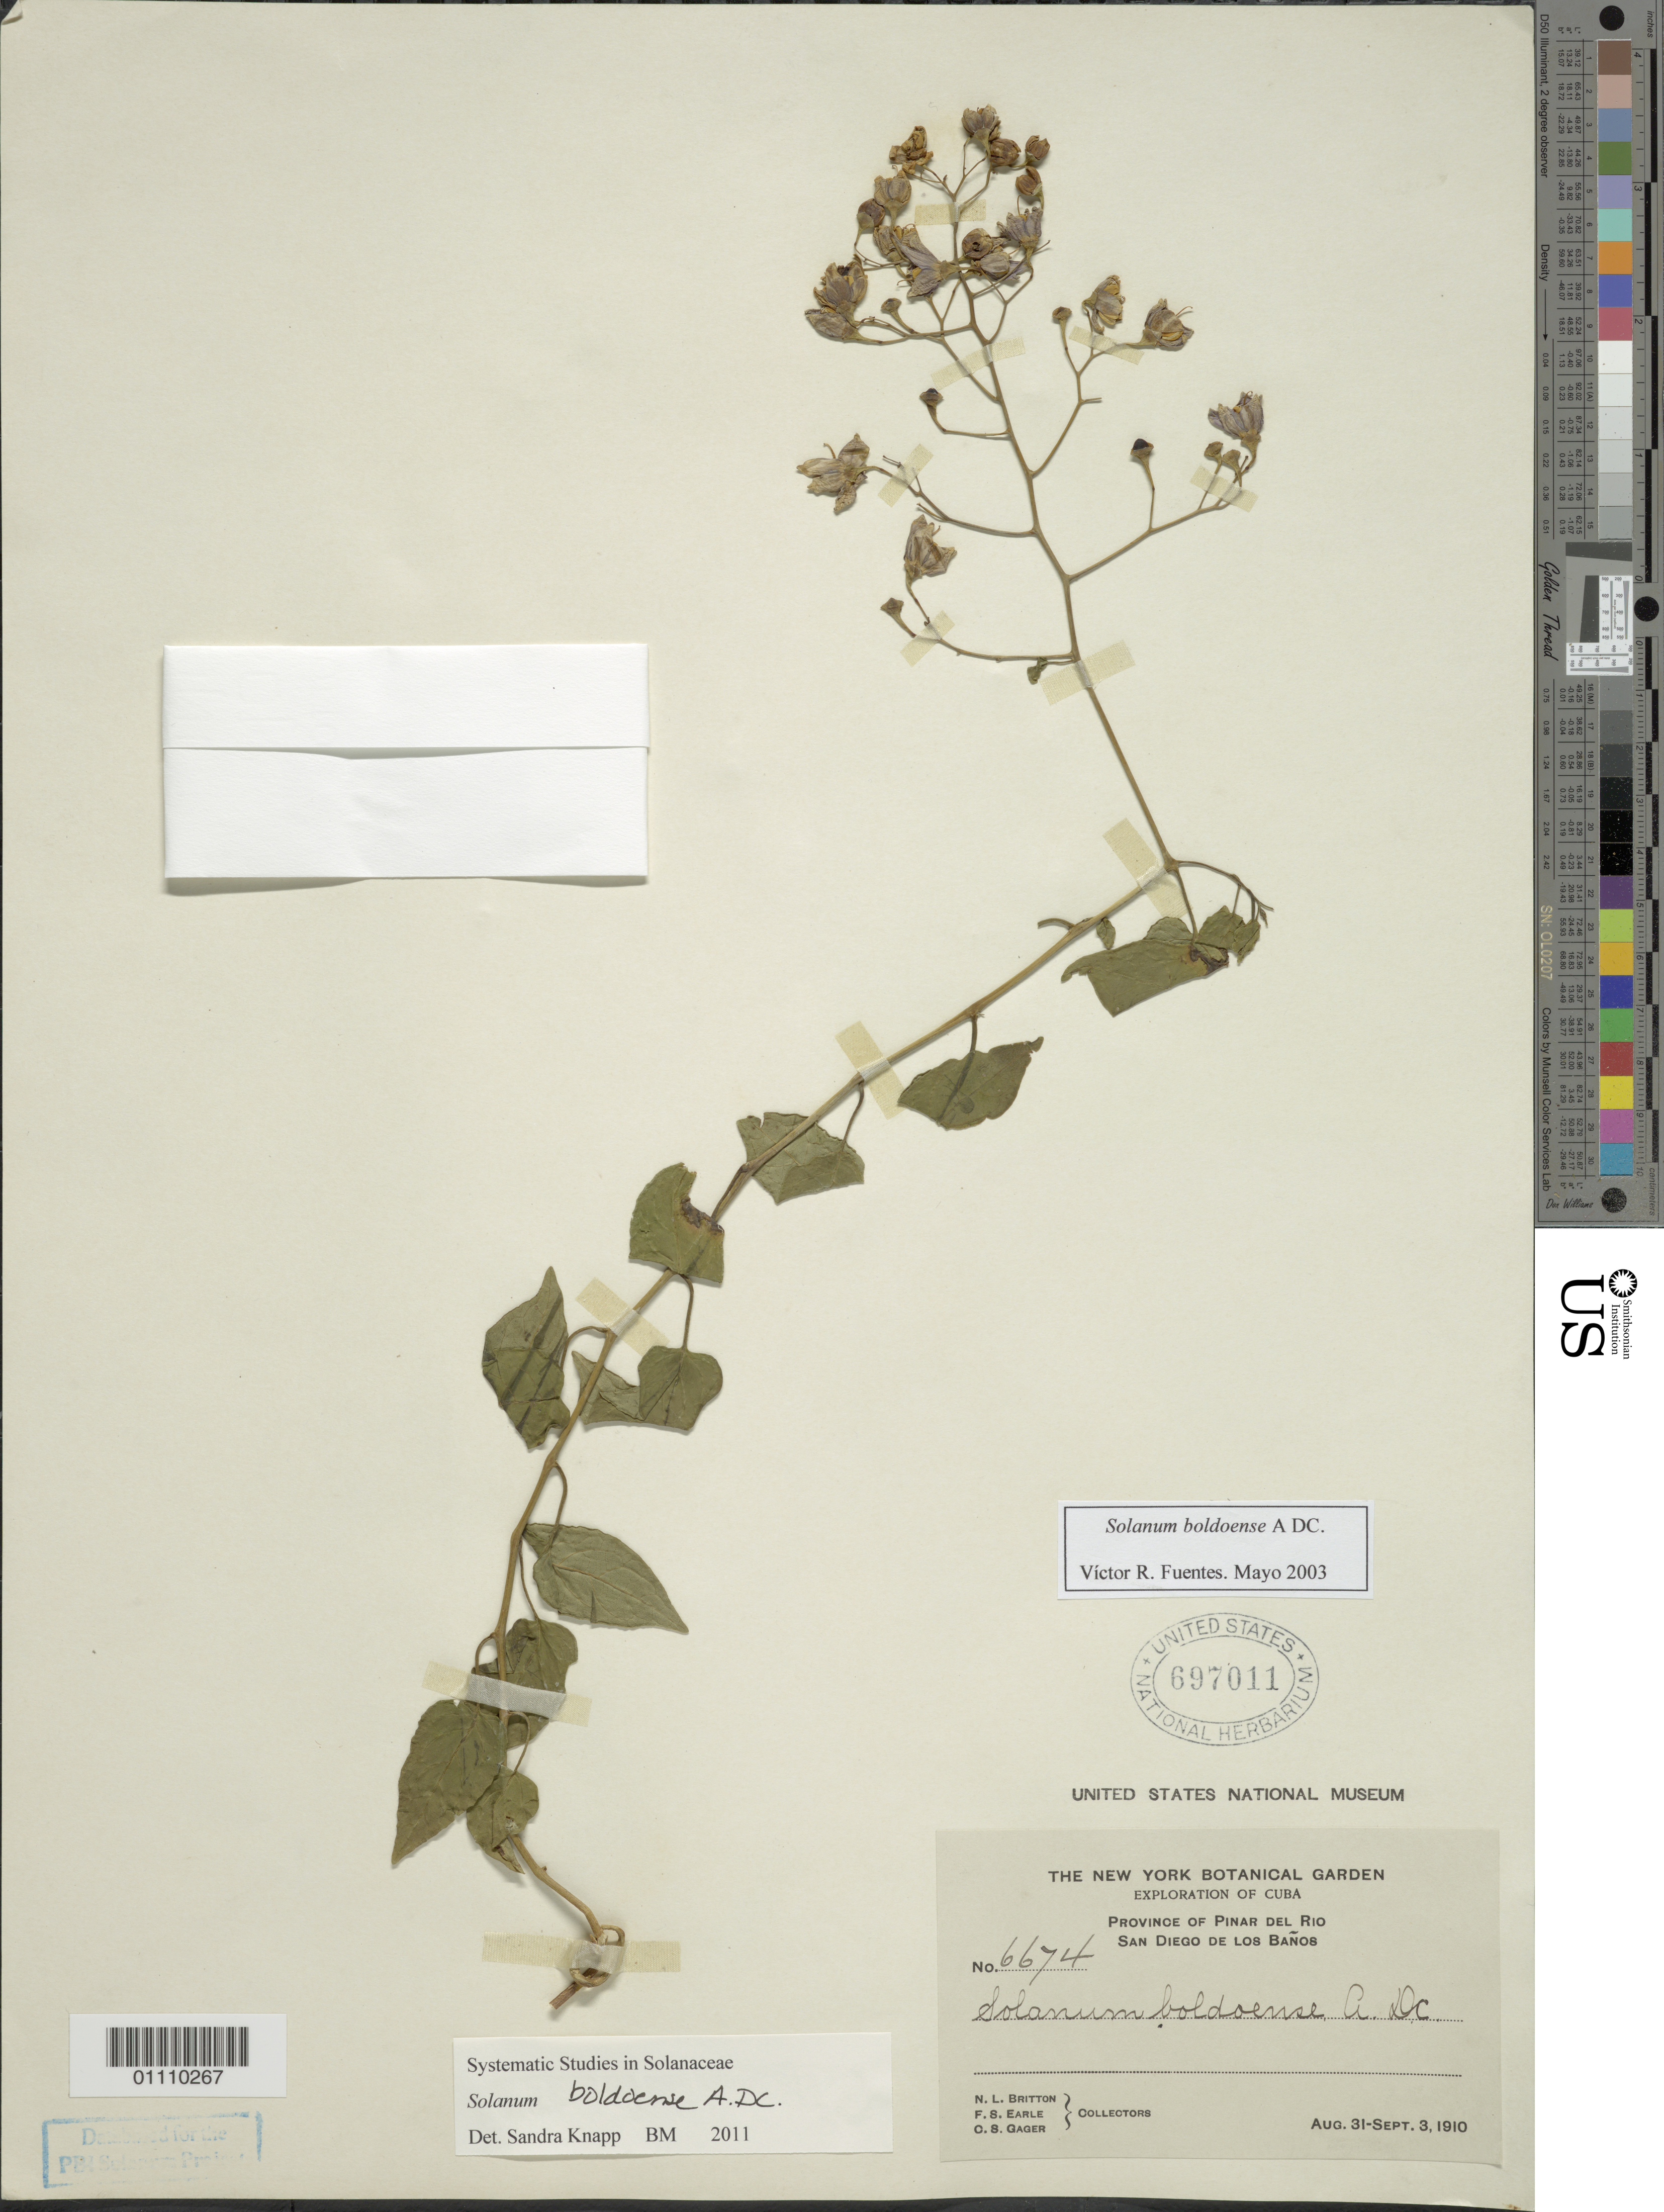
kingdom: Plantae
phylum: Tracheophyta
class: Magnoliopsida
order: Solanales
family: Solanaceae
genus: Solanum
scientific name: Solanum boldoense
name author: Dunal & A. DC.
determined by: Knapp, S. D.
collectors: N. Britton, F. S. Earle & C. Gager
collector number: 6674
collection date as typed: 31 Aug 1910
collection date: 1910-08-31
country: Cuba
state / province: Pinar del Rio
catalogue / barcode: US 697011